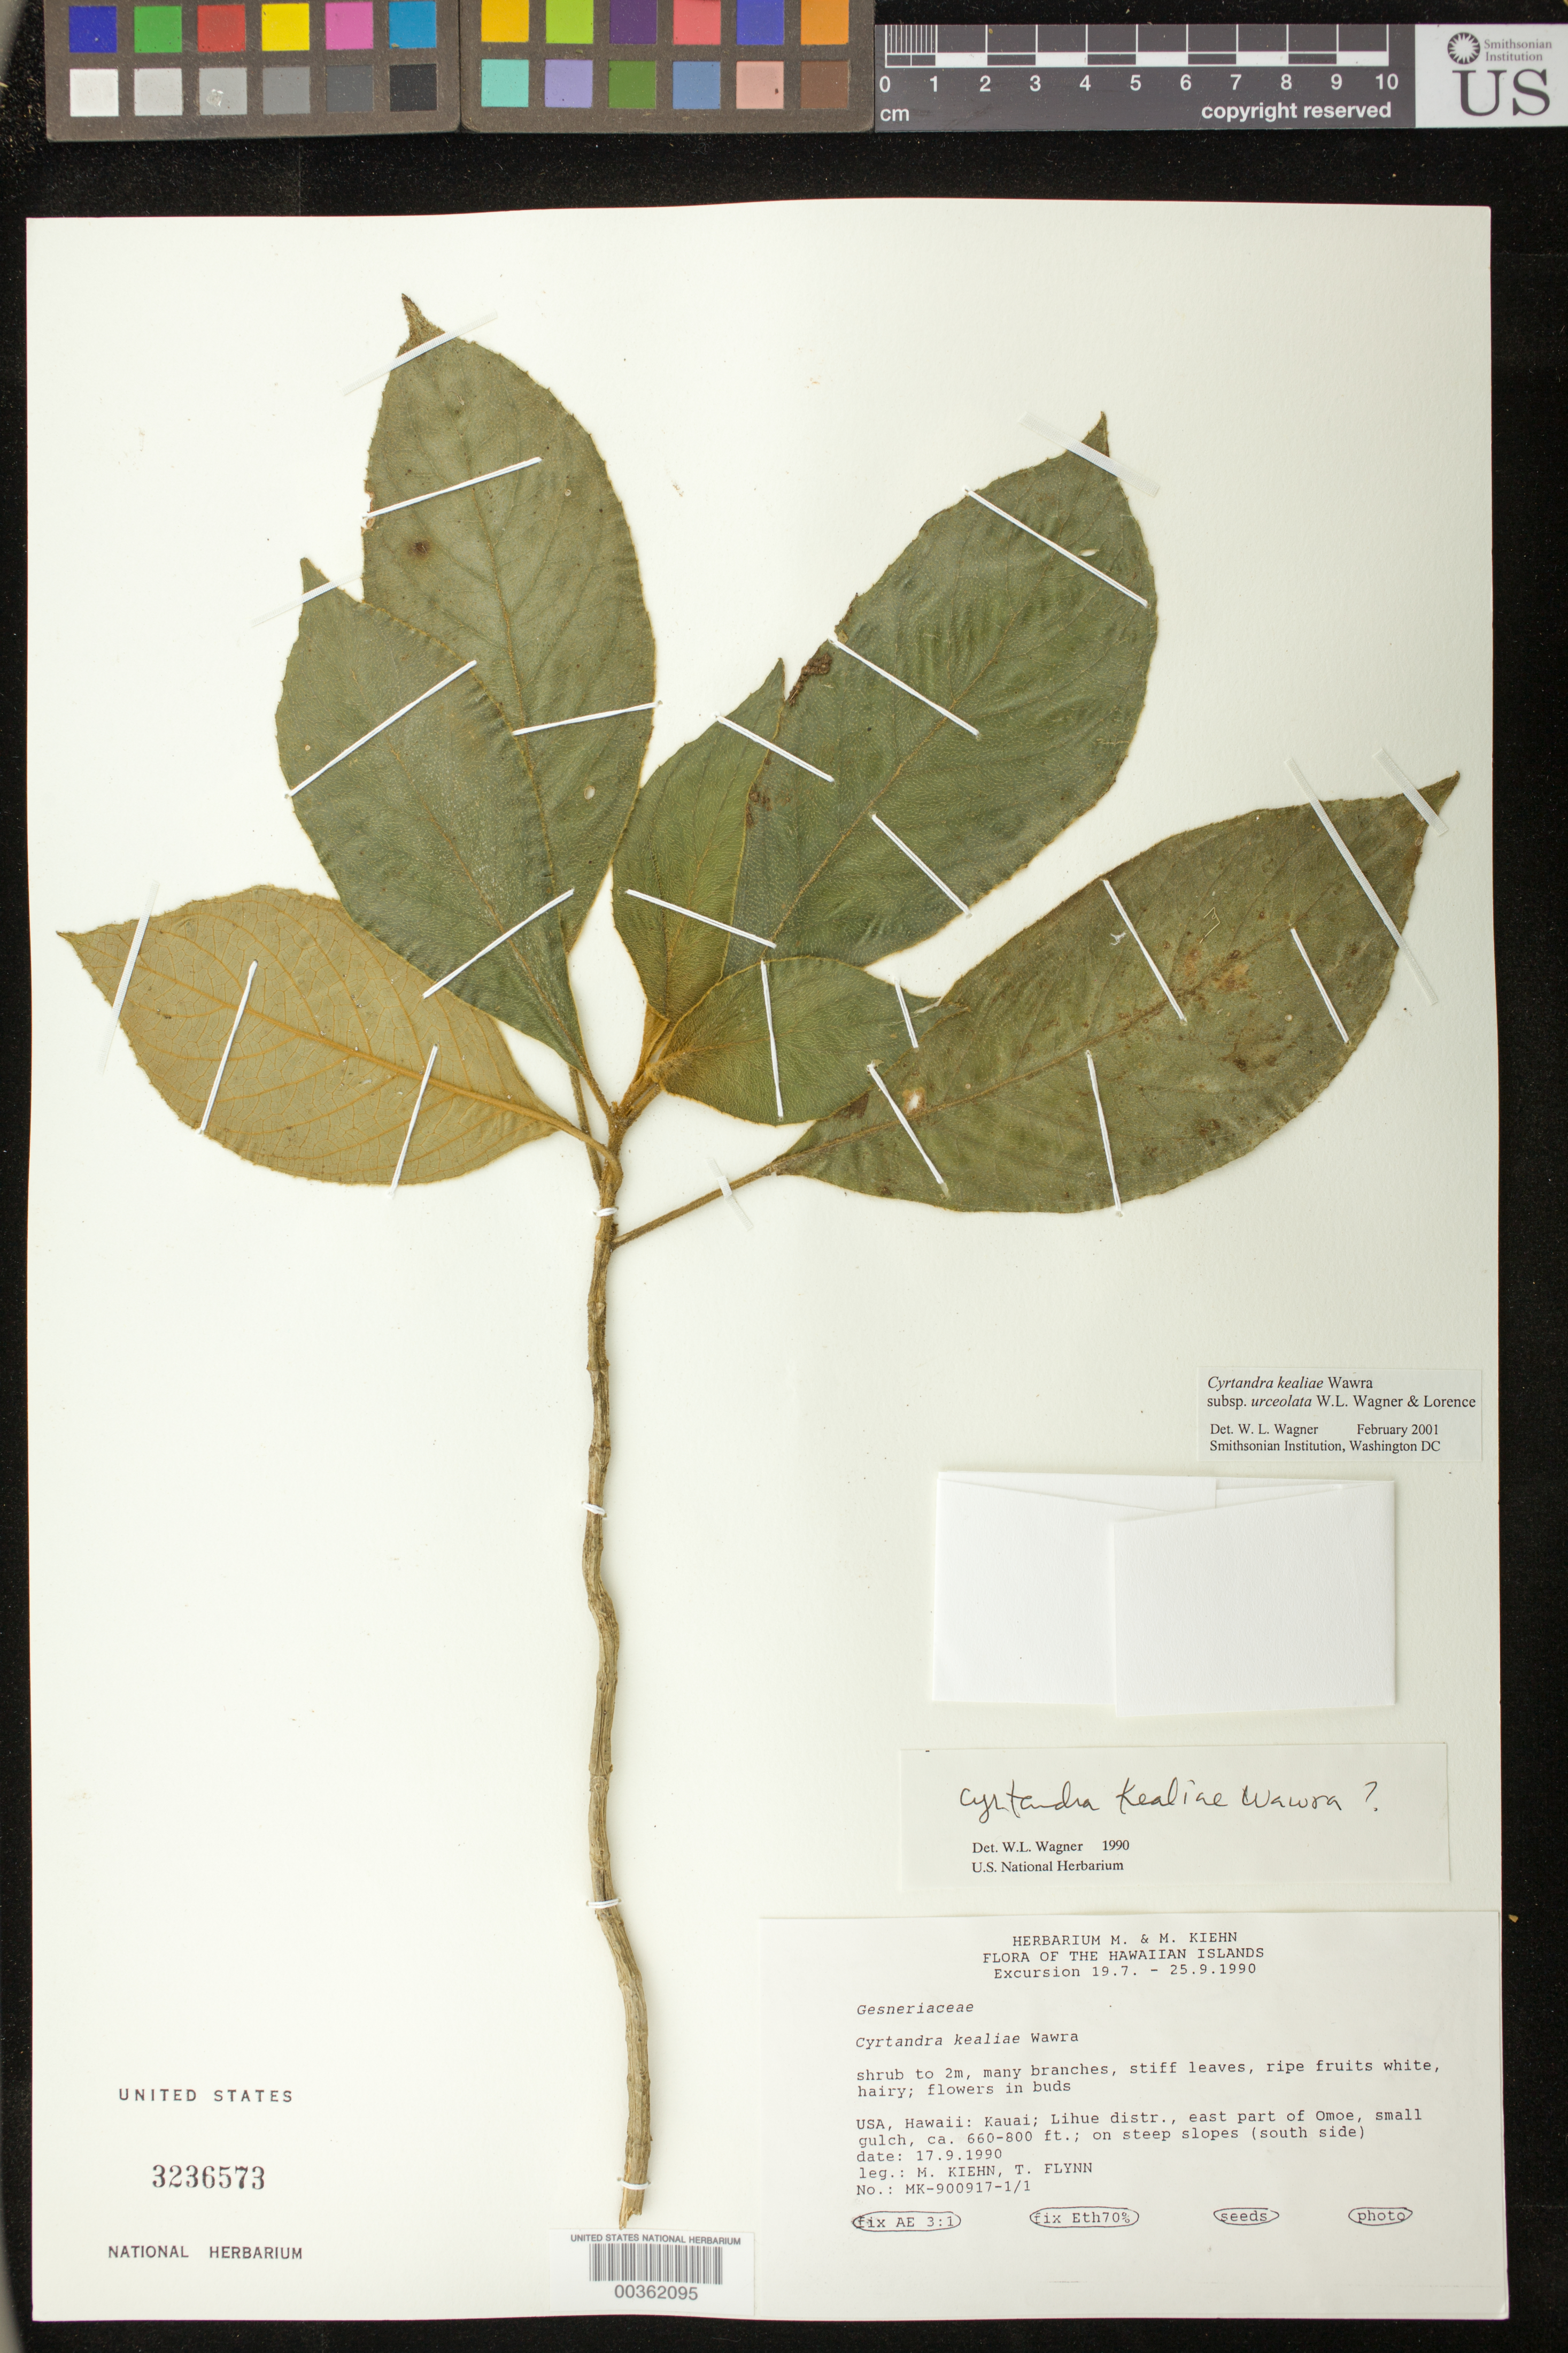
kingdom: Plantae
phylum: Tracheophyta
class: Magnoliopsida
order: Lamiales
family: Gesneriaceae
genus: Cyrtandra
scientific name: Cyrtandra kealiae subsp. urceolata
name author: W.L. Wagner & Lorence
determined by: Wagner, W. L., (BOT), Smithsonian Institution - National Museum of Natural History (UNITED STATES)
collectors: M. Kiehn & T. W. Flynn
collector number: MK- 900917 -1/1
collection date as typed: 17 Sep 1990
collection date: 1990-09-17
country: United States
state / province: Hawaii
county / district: Kauai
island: Kaua'i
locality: Kauai co., Lihue Distr., E part of Omoe, small gulch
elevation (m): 201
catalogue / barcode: US 3236573